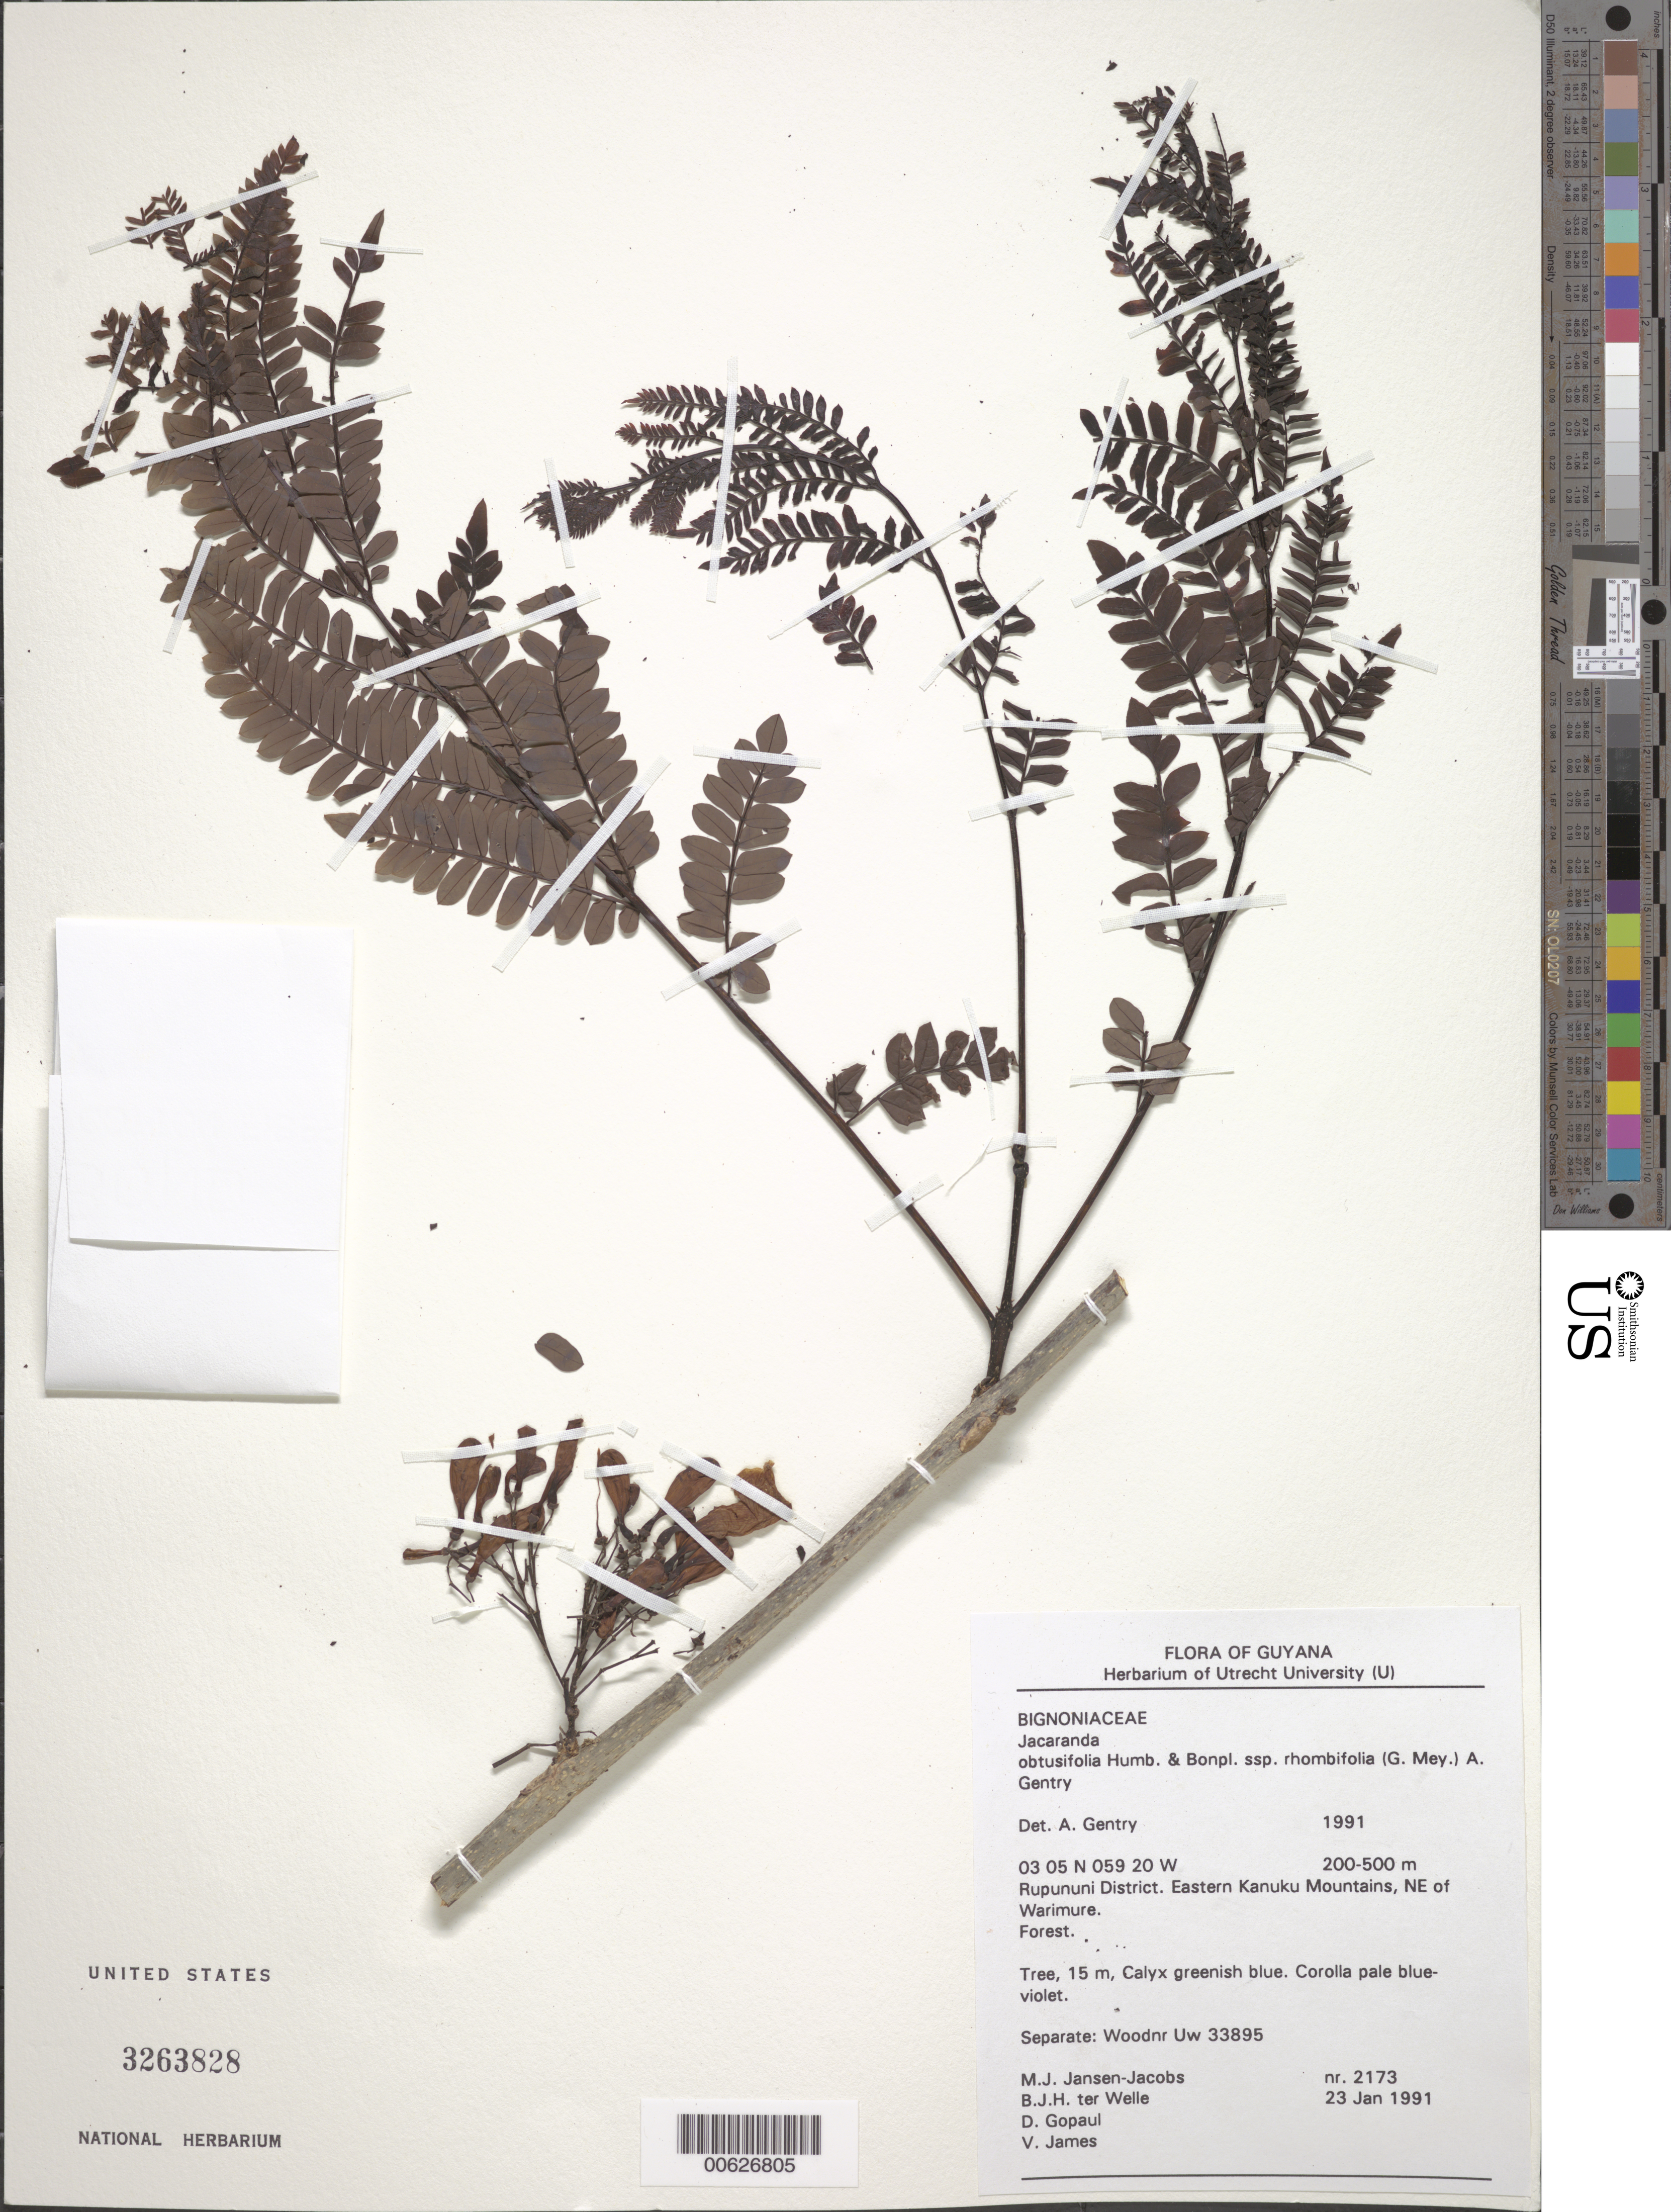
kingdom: Plantae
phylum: Tracheophyta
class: Magnoliopsida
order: Lamiales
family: Bignoniaceae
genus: Jacaranda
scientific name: Jacaranda obtusifolia subsp. rhombifolia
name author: (G. Mey.) A.H. Gentry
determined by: Gentry, A. H.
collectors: M. J. Jansen-Jacobs, B. Welle, D. Gopaul & V. James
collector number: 2173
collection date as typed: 23-Jan-91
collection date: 1991-01-23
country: Guyana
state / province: U. Takutu-U. Essequibo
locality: Warimure, NE of, eastern Kanuku Mts., Rupununi District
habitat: Forest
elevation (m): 200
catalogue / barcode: US 3263828